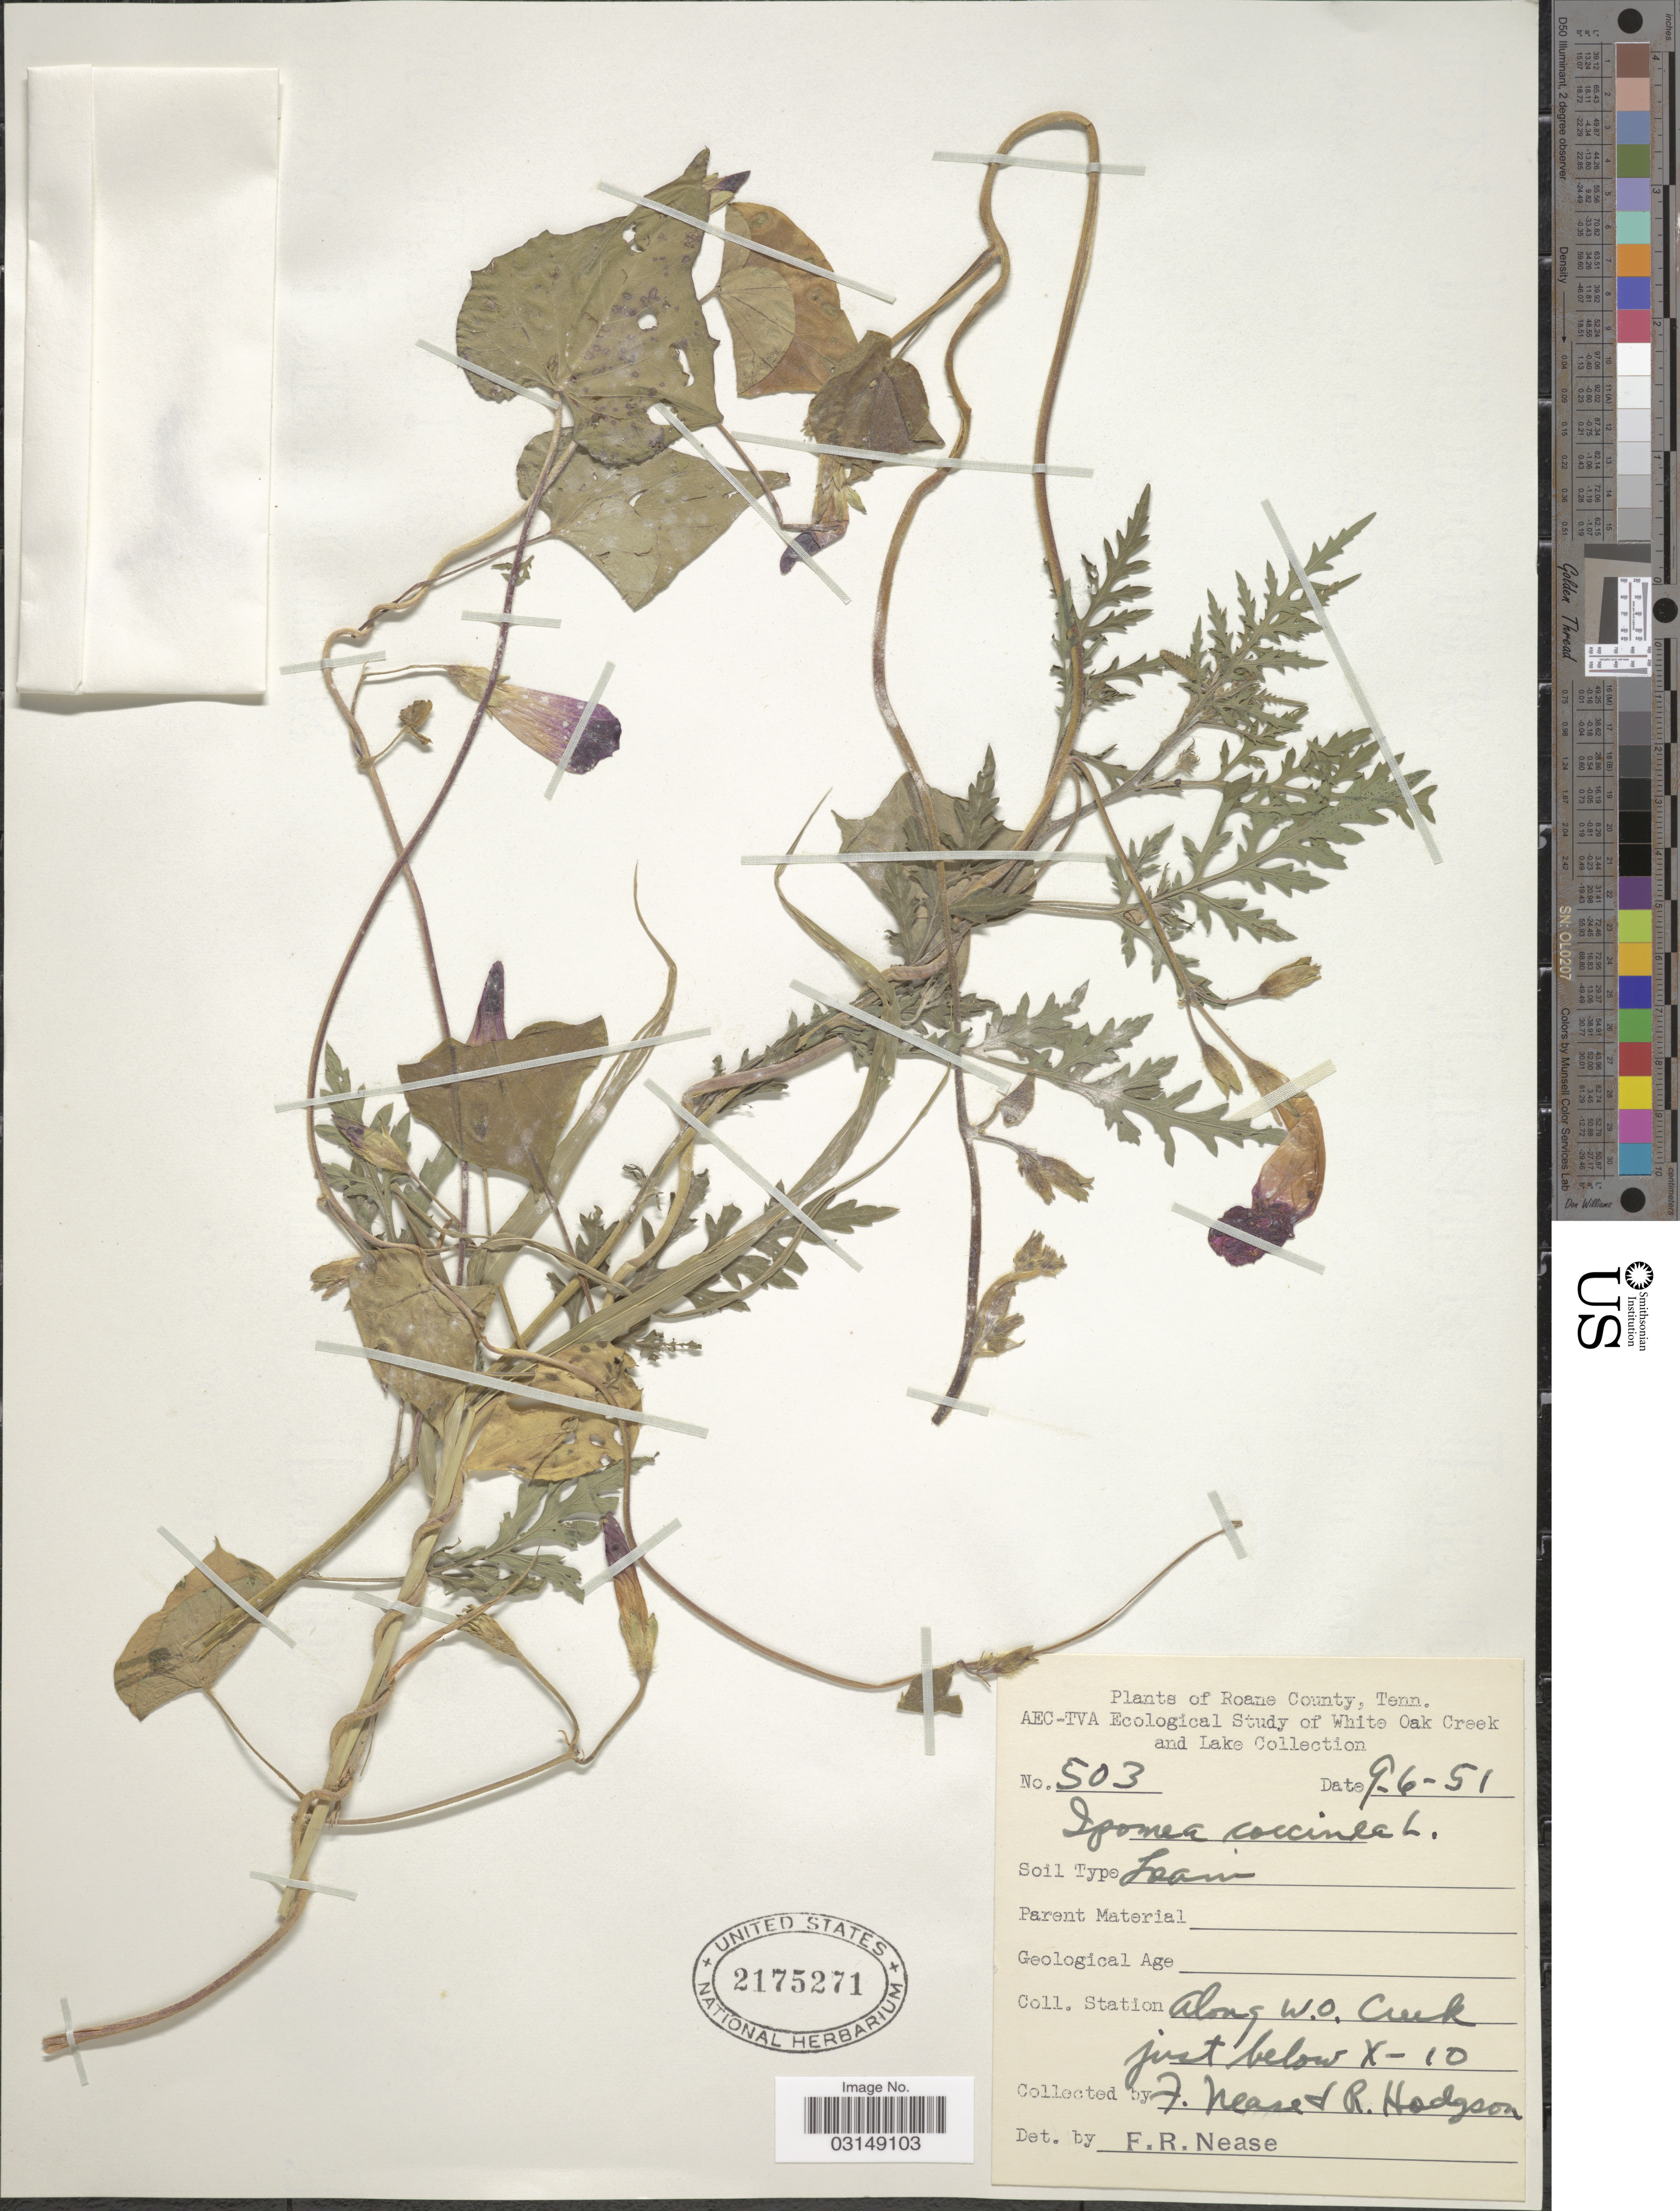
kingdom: Plantae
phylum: Tracheophyta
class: Magnoliopsida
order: Solanales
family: Convolvulaceae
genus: Ipomoea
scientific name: Ipomoea purpurea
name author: (L.) Roth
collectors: F. Nease & R. Hodgson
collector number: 503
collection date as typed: Transcribed d/m/y: 6/9/51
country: United States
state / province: Tennessee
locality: Roane County, Tenn. White Oak Creek and Lake. Station along W. O. Creek just below X-10.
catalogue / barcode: US 2175271